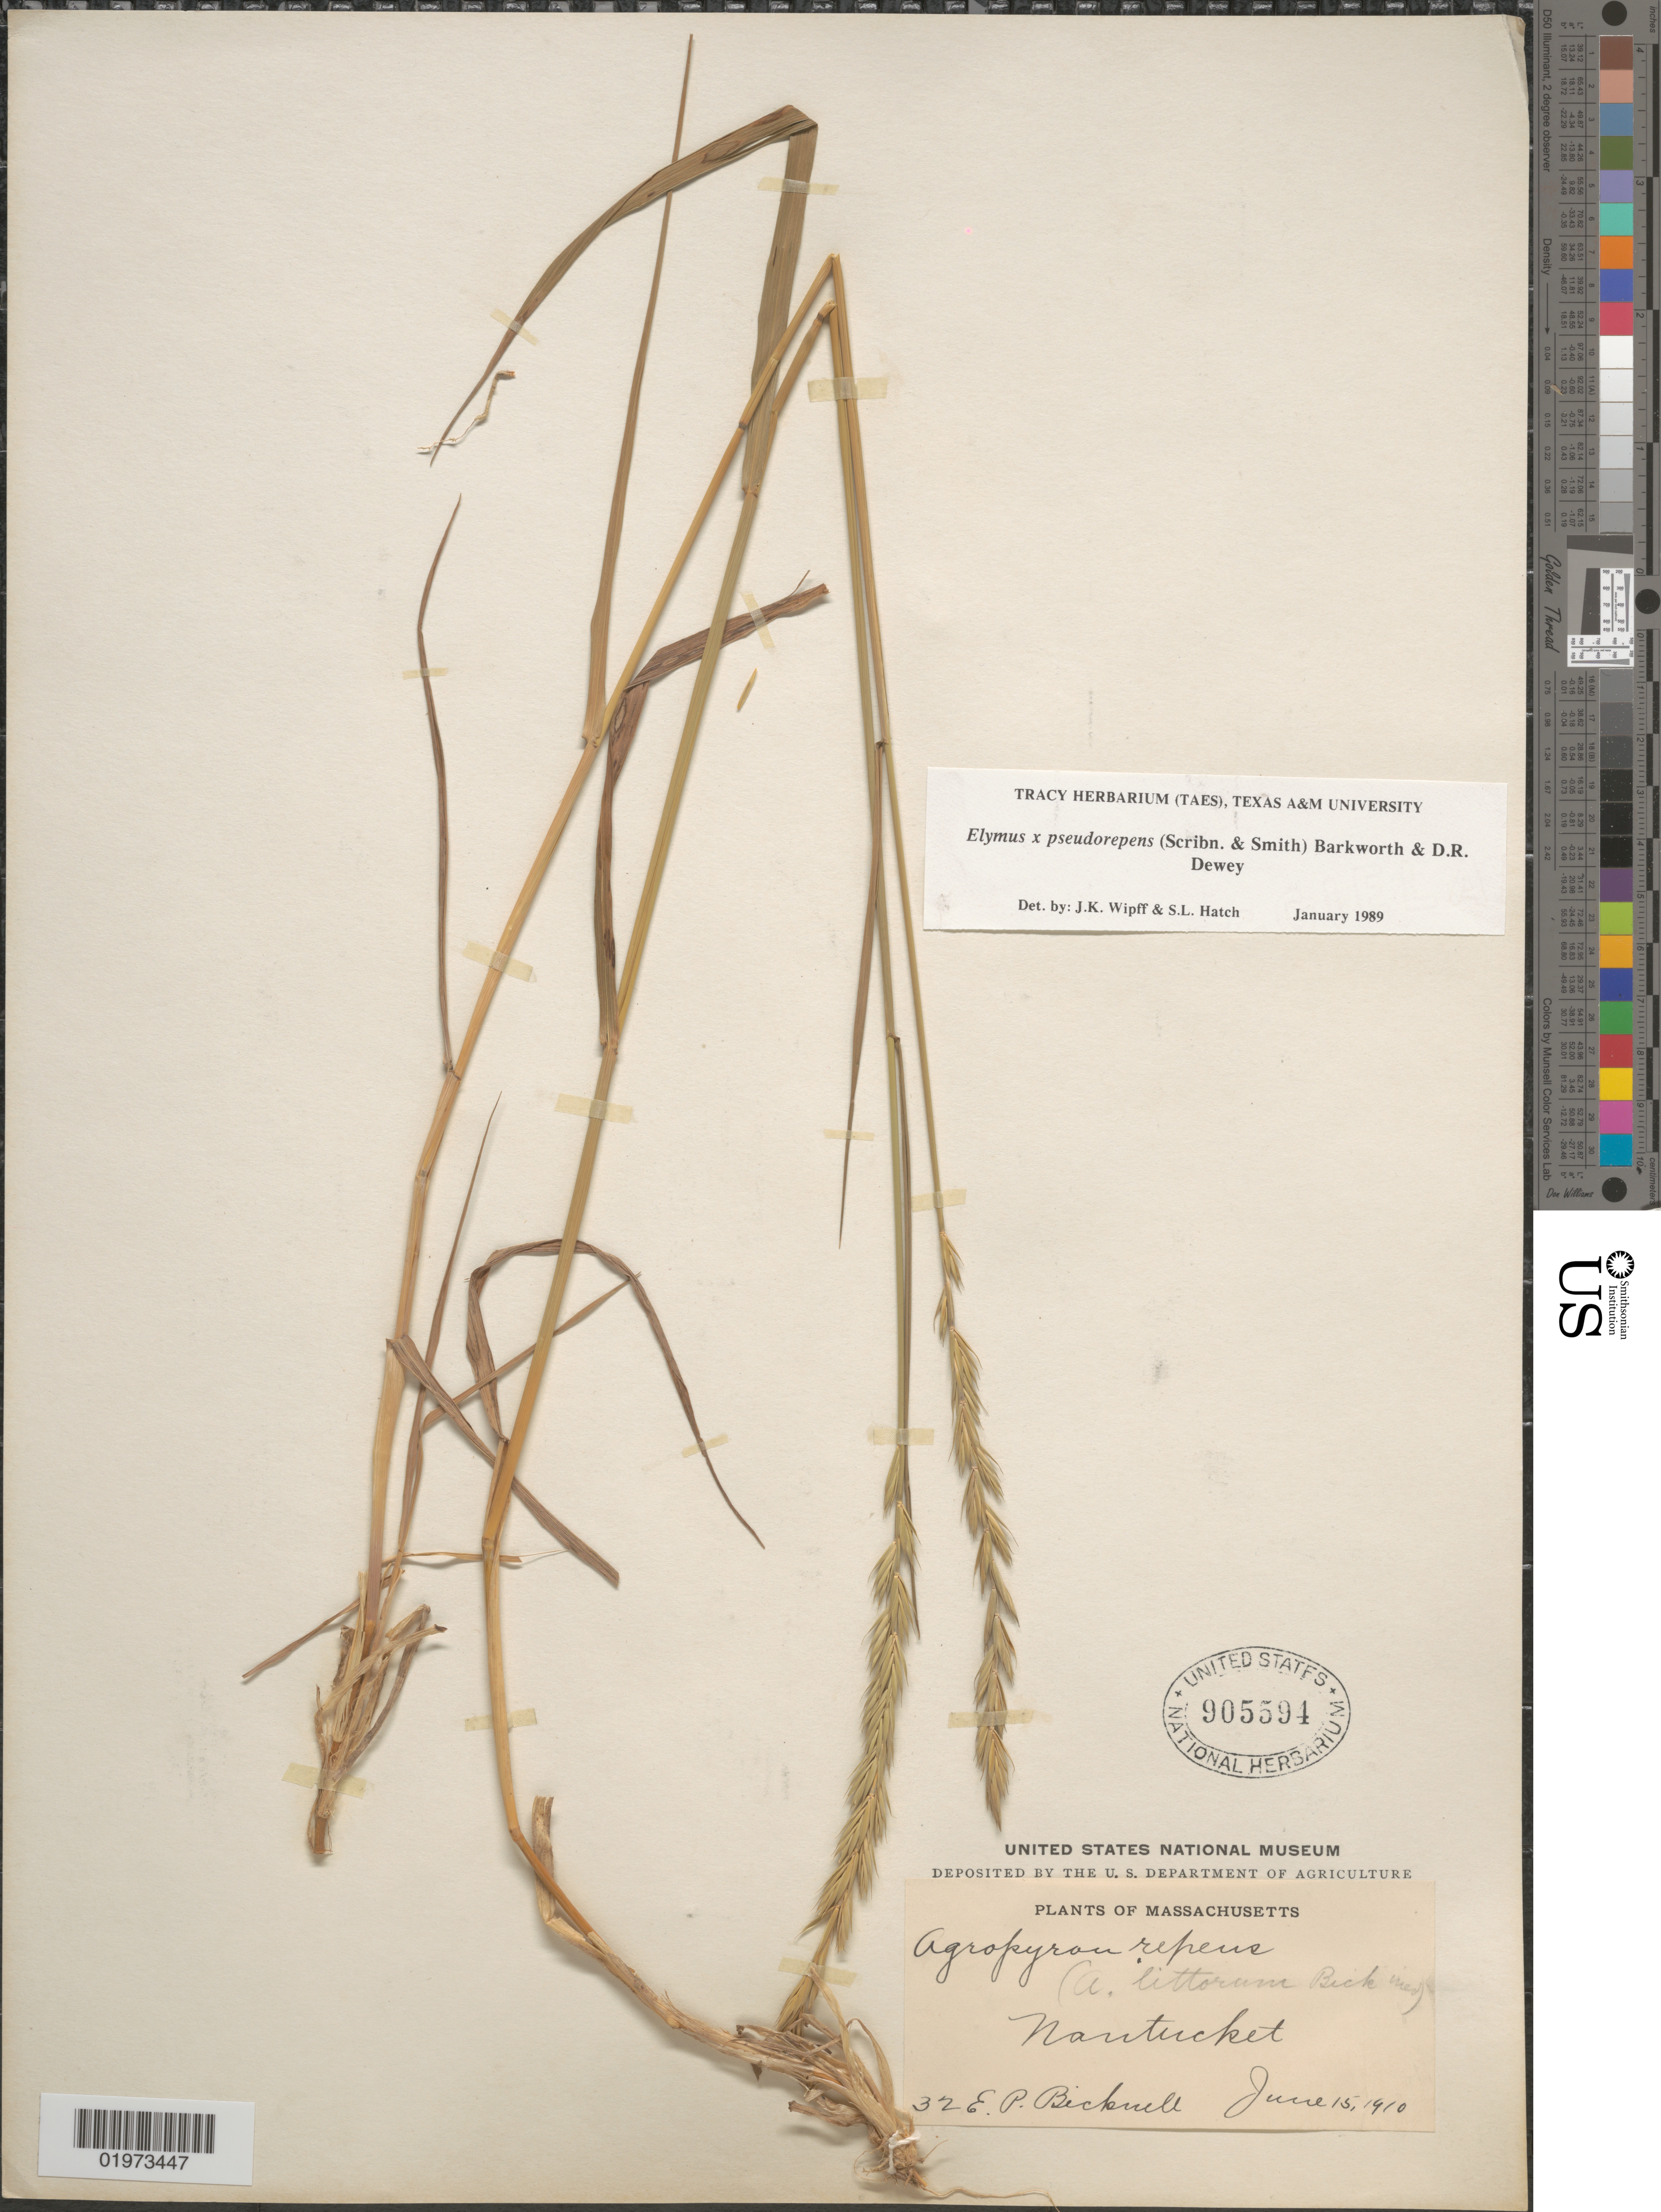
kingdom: Plantae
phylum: Tracheophyta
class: Liliopsida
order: Poales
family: Poaceae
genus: Elymus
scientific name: Elymus x pseudorepens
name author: (Scribn. & J.G. Sm.) Barkworth & Dewey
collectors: E. P. Bicknell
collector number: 32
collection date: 1910-06-15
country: United States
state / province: Massachusetts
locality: Nantucket.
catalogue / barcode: US 905594